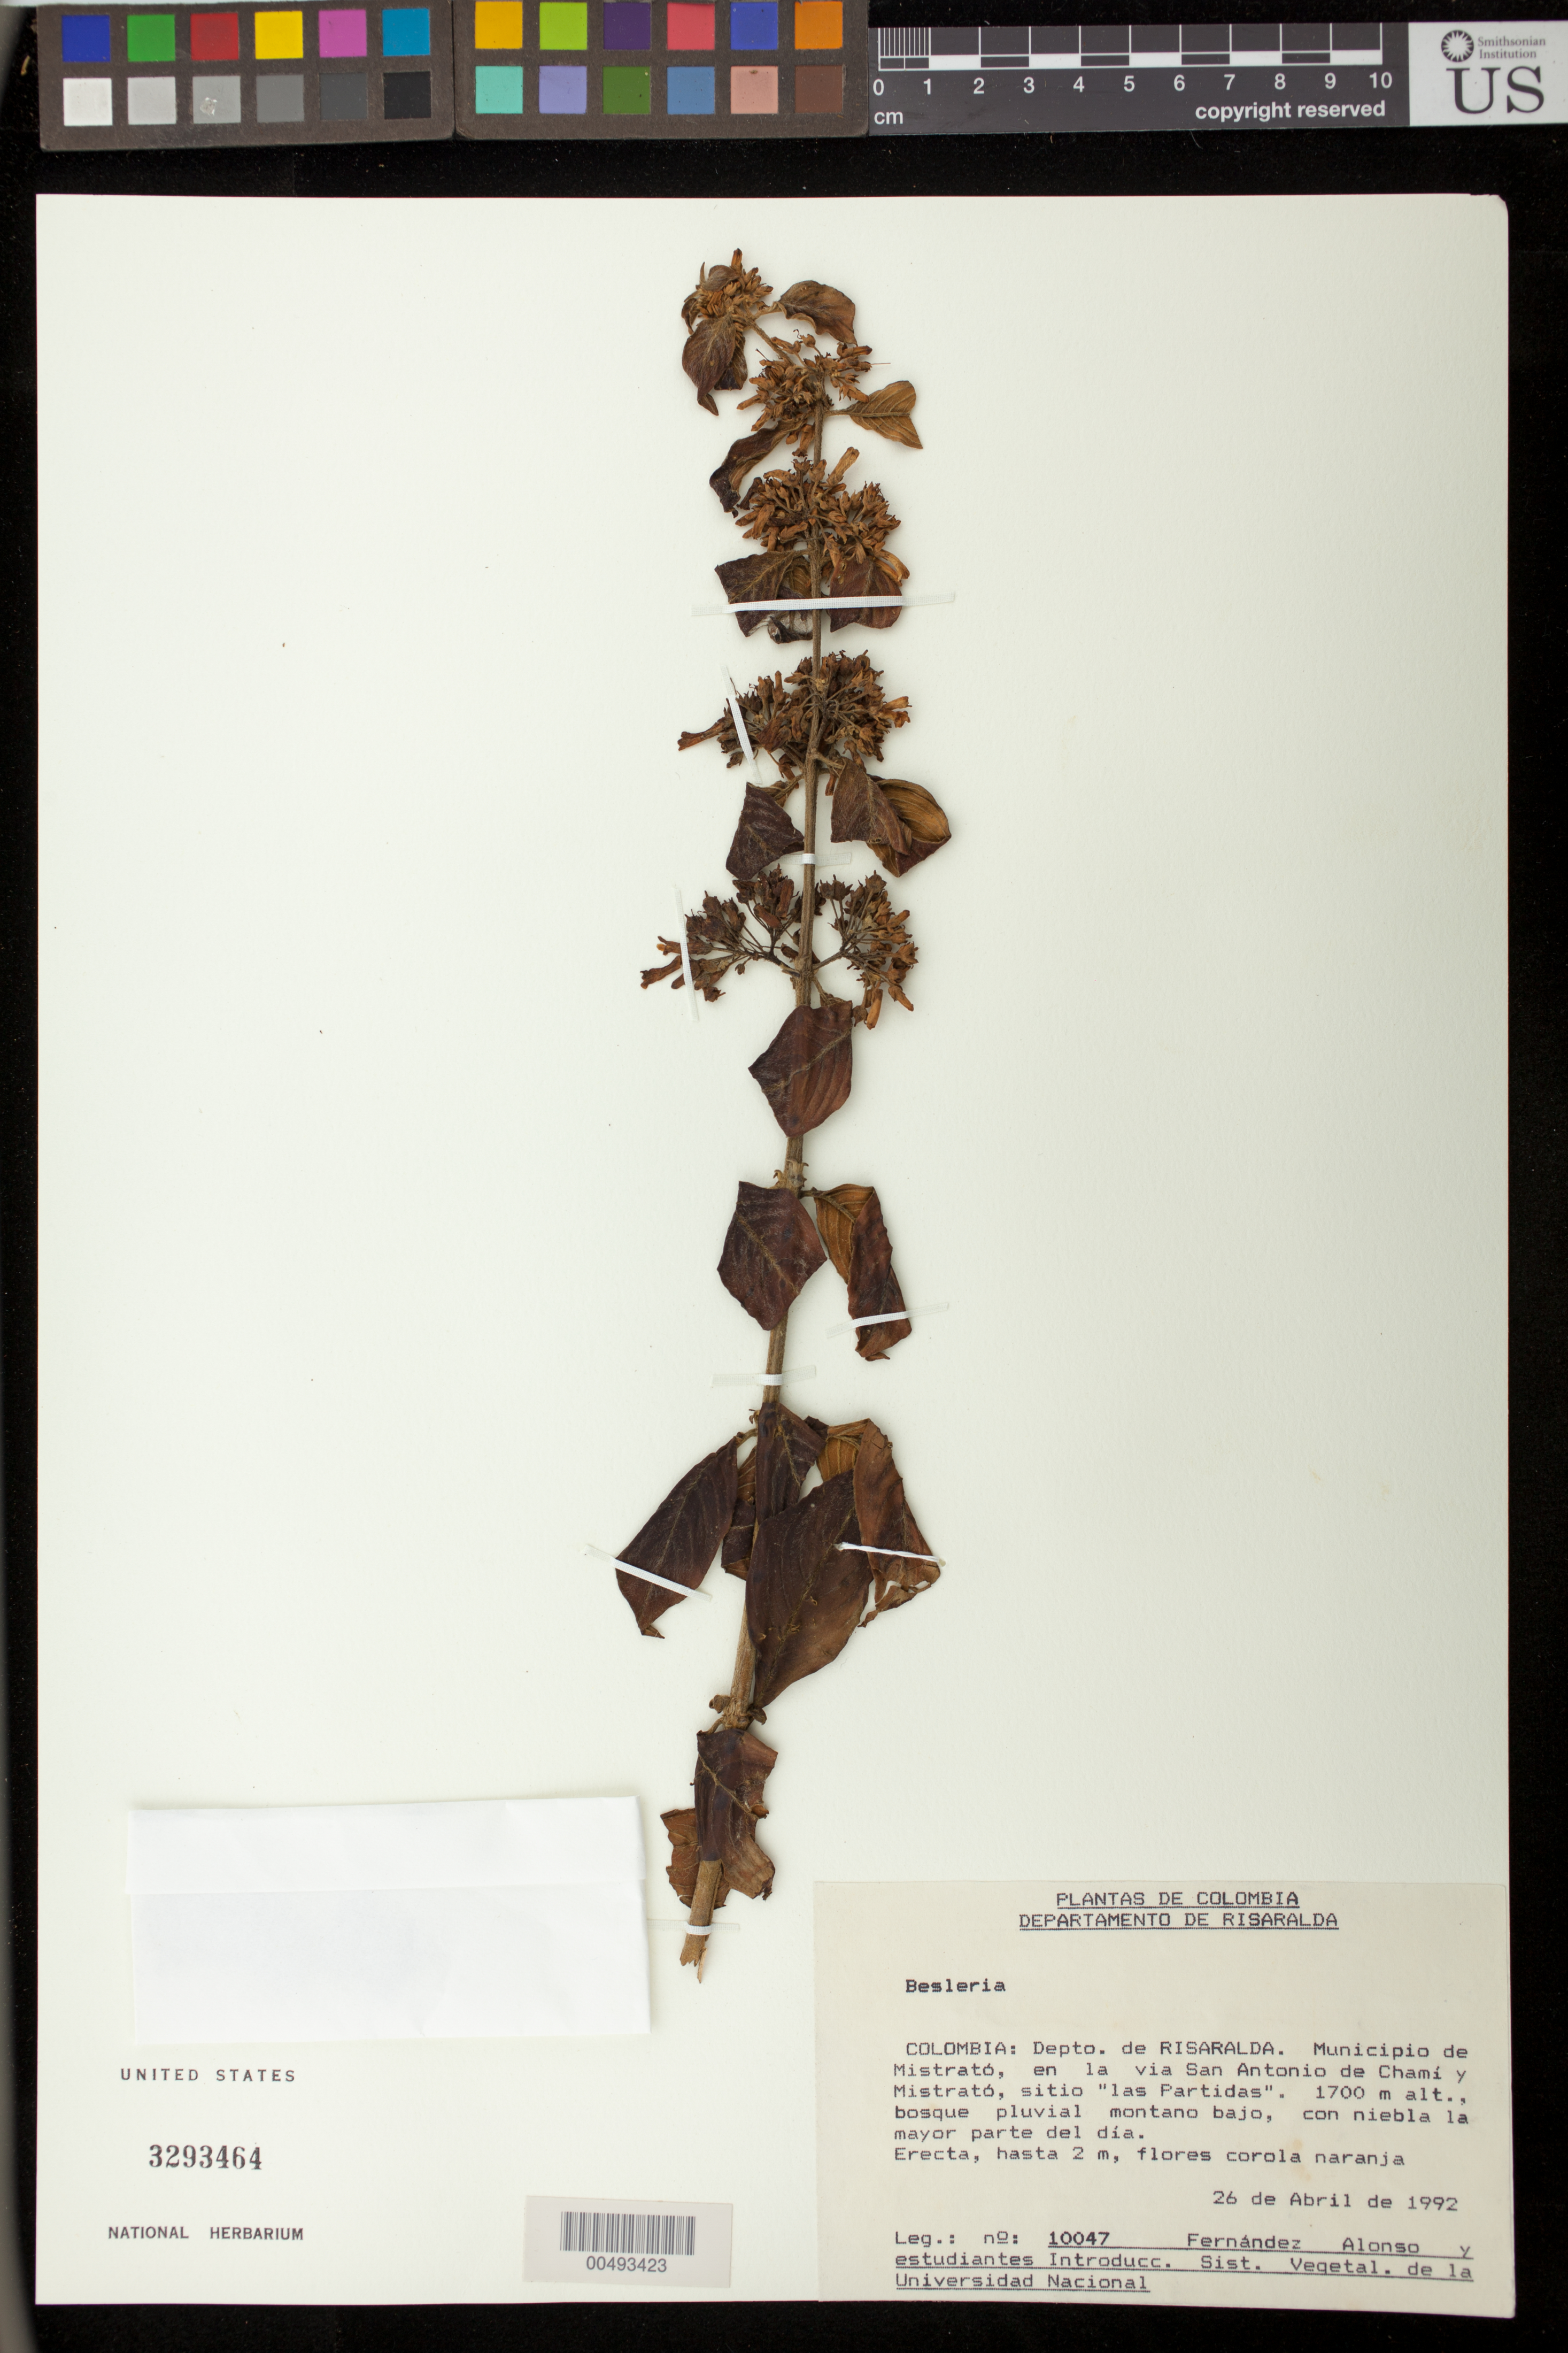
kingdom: Plantae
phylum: Tracheophyta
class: Magnoliopsida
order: Lamiales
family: Gesneriaceae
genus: Besleria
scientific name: Besleria sp.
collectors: J. L. Fernández-Alonso & et al.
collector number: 10047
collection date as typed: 26 Apr 1992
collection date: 1992-04-26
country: Colombia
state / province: Risaralda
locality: Municipio de Mistrató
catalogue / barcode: US 3293464